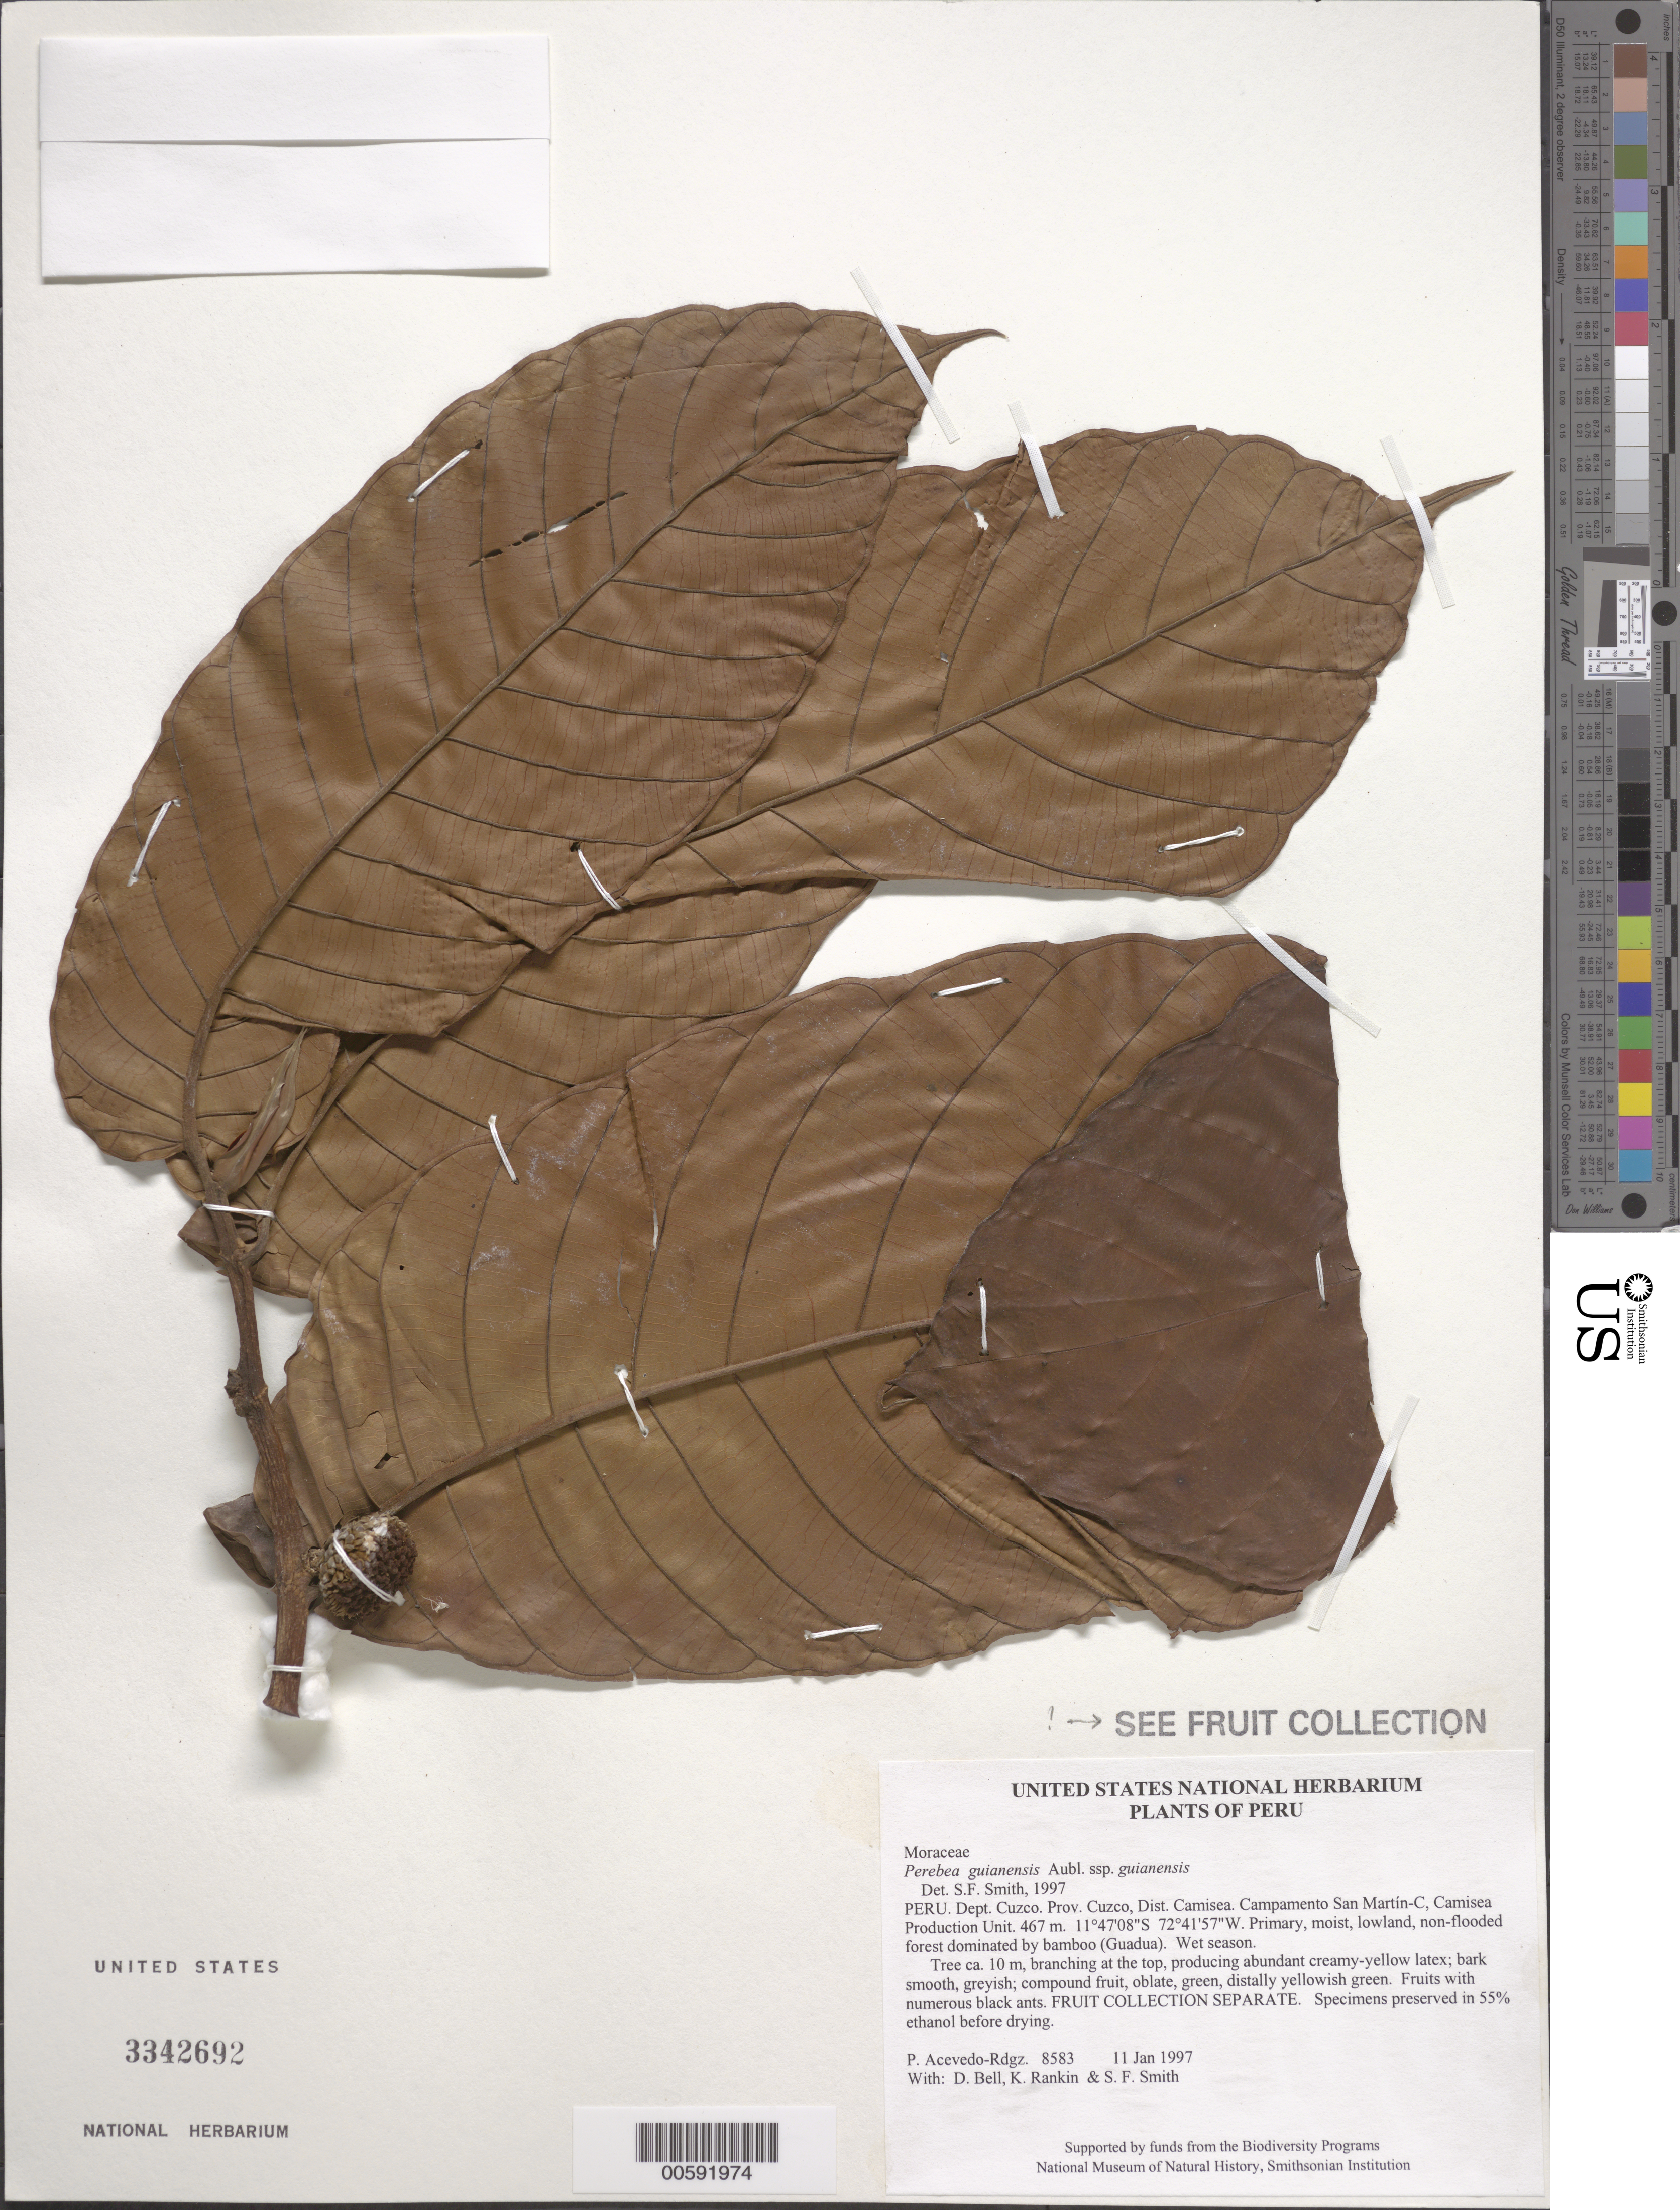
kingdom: Plantae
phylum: Tracheophyta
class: Magnoliopsida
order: Rosales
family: Moraceae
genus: Perebea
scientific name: Perebea guianensis subsp. guianensis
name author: Aubl.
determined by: Smith, Stephen F., (US), NMNH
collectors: P. Acevedo-Rodr., D. A. Bell, K. B. Rankin & S.F. Smith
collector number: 8583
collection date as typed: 11 Jan 1997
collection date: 1997-01-11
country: Peru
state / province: Cusco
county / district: Cusco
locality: Districto Camisea, Campamento San Martín-C, Camisea Production Unit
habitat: Primary, moist, lowland, non-flooded forest dominated by bamboo (Guadua). Wet season.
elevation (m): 467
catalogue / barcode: US 3342692